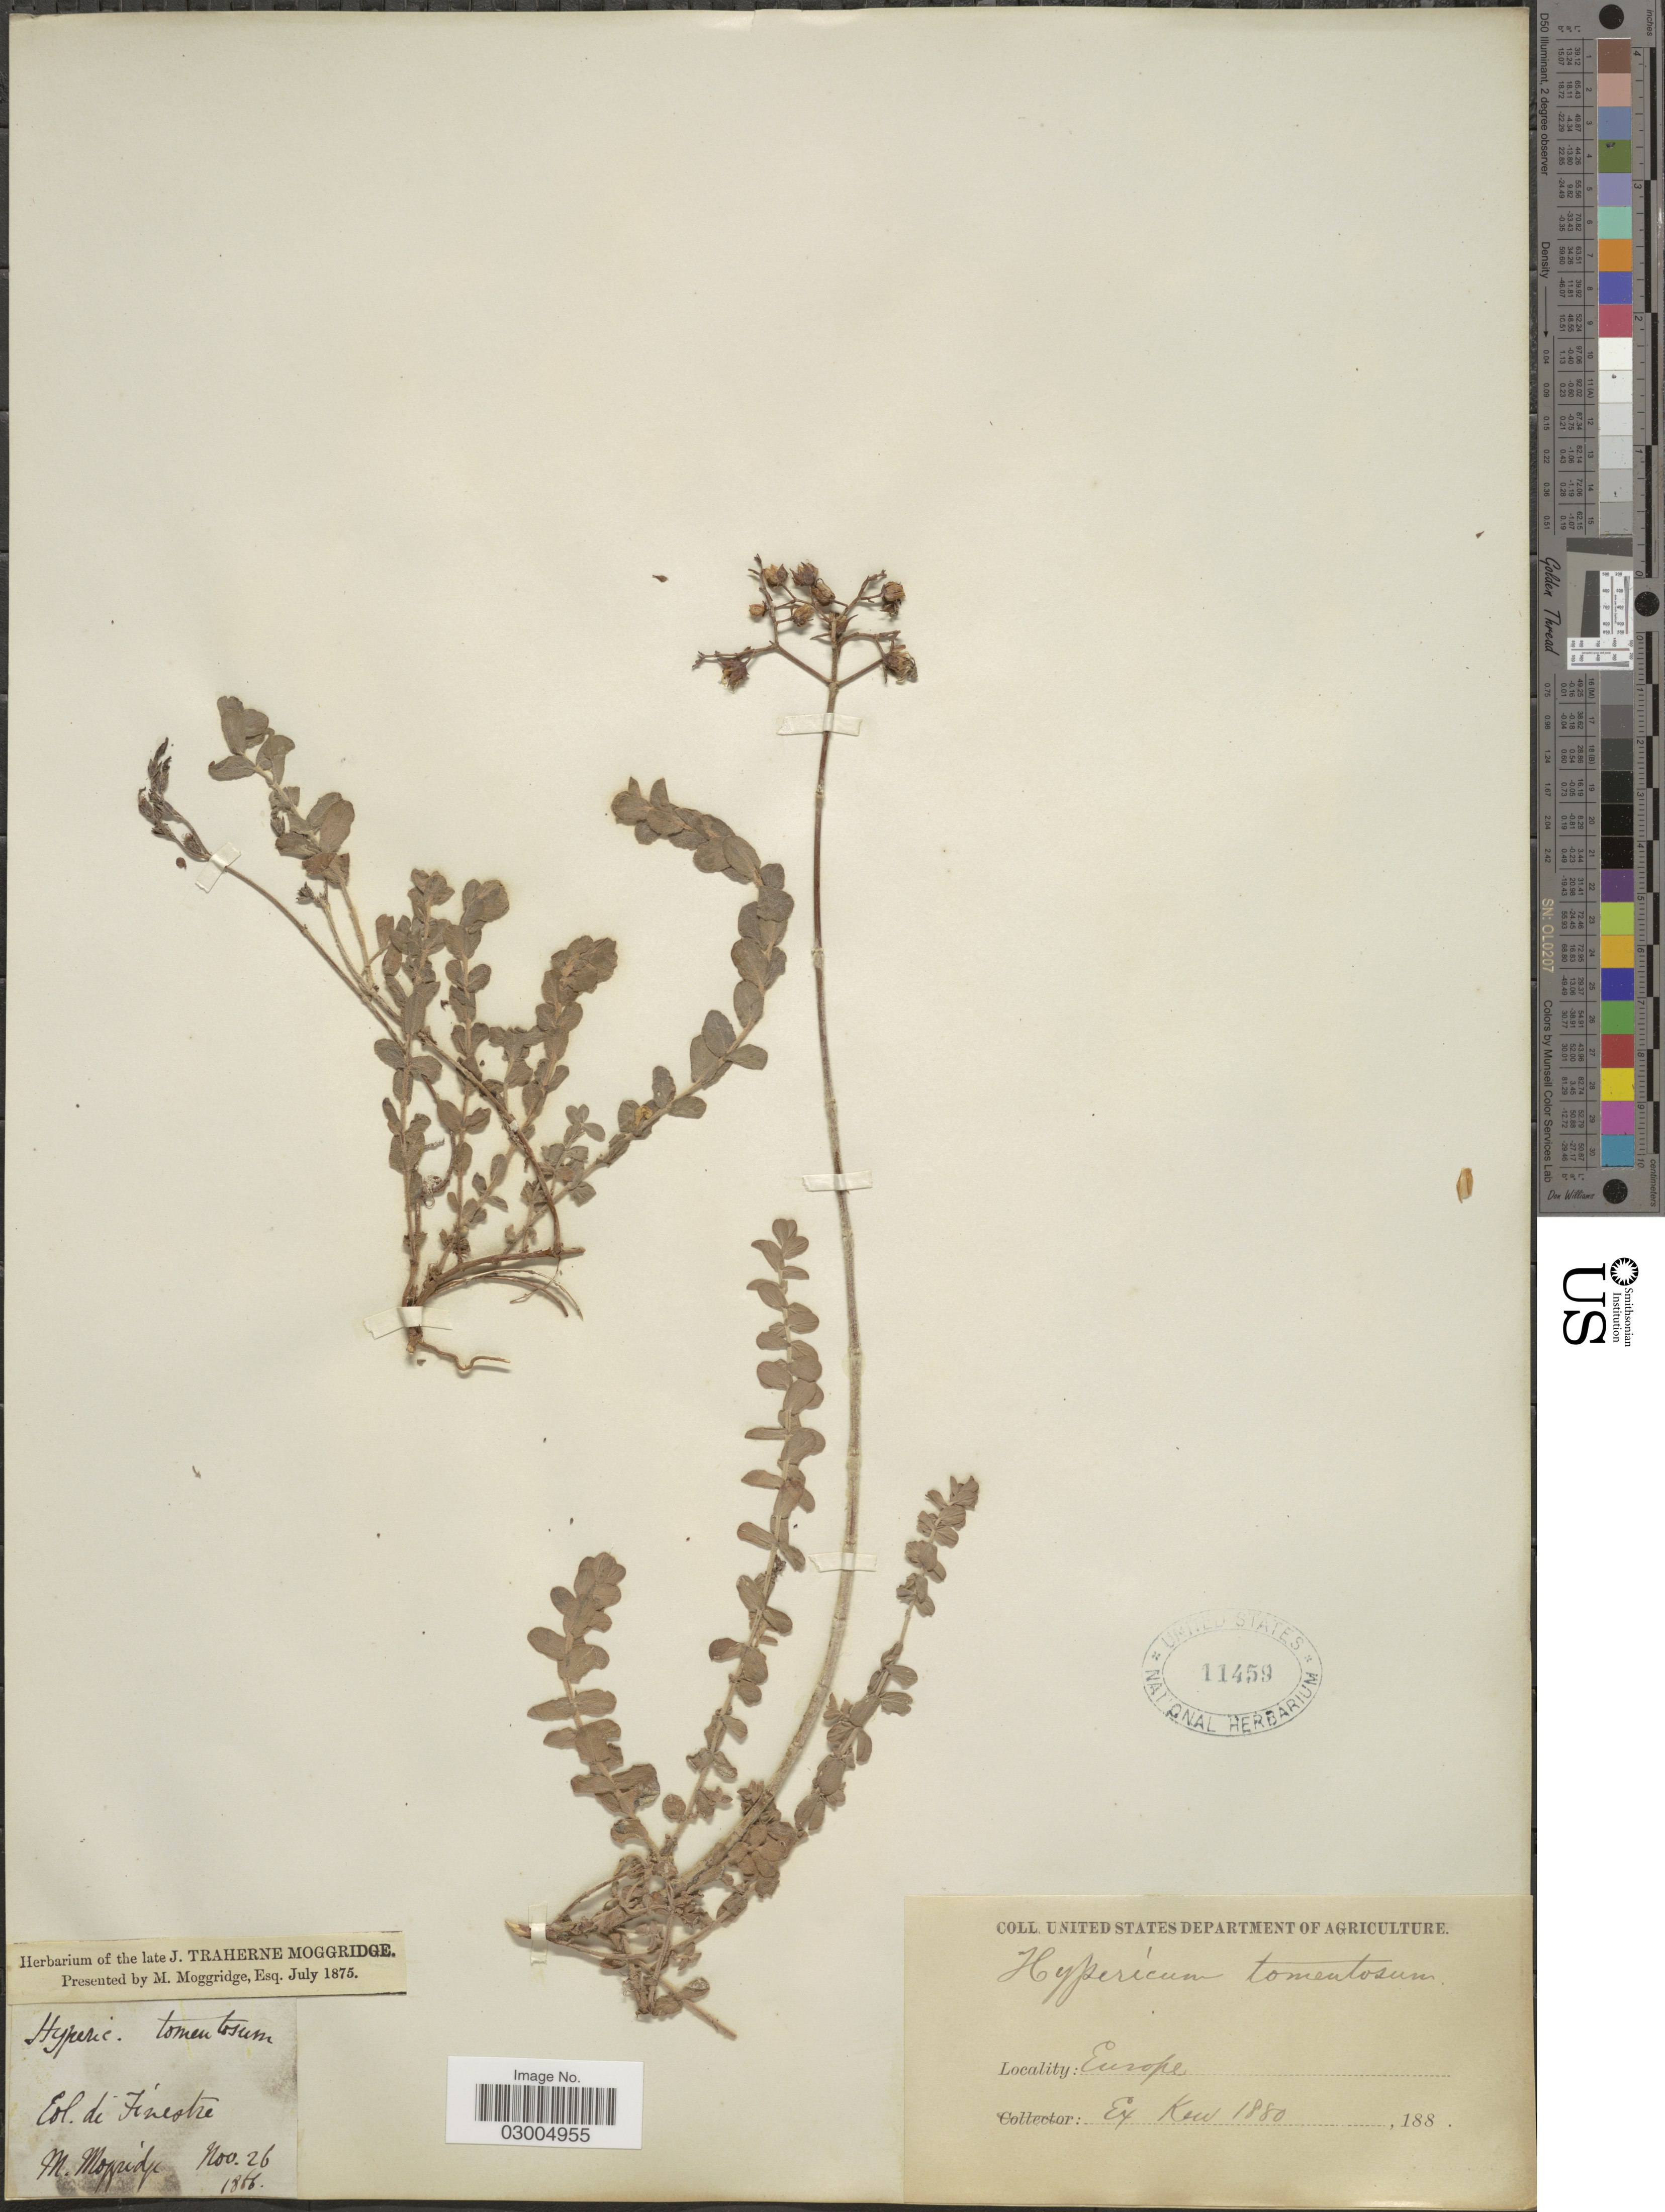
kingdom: Plantae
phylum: Tracheophyta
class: Magnoliopsida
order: Malpighiales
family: Hypericaceae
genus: Hypericum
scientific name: Hypericum tomentosum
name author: L.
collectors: M. Moggridge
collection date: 1866-11-26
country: Italy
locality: Col. de Finestre.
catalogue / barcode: US 11459